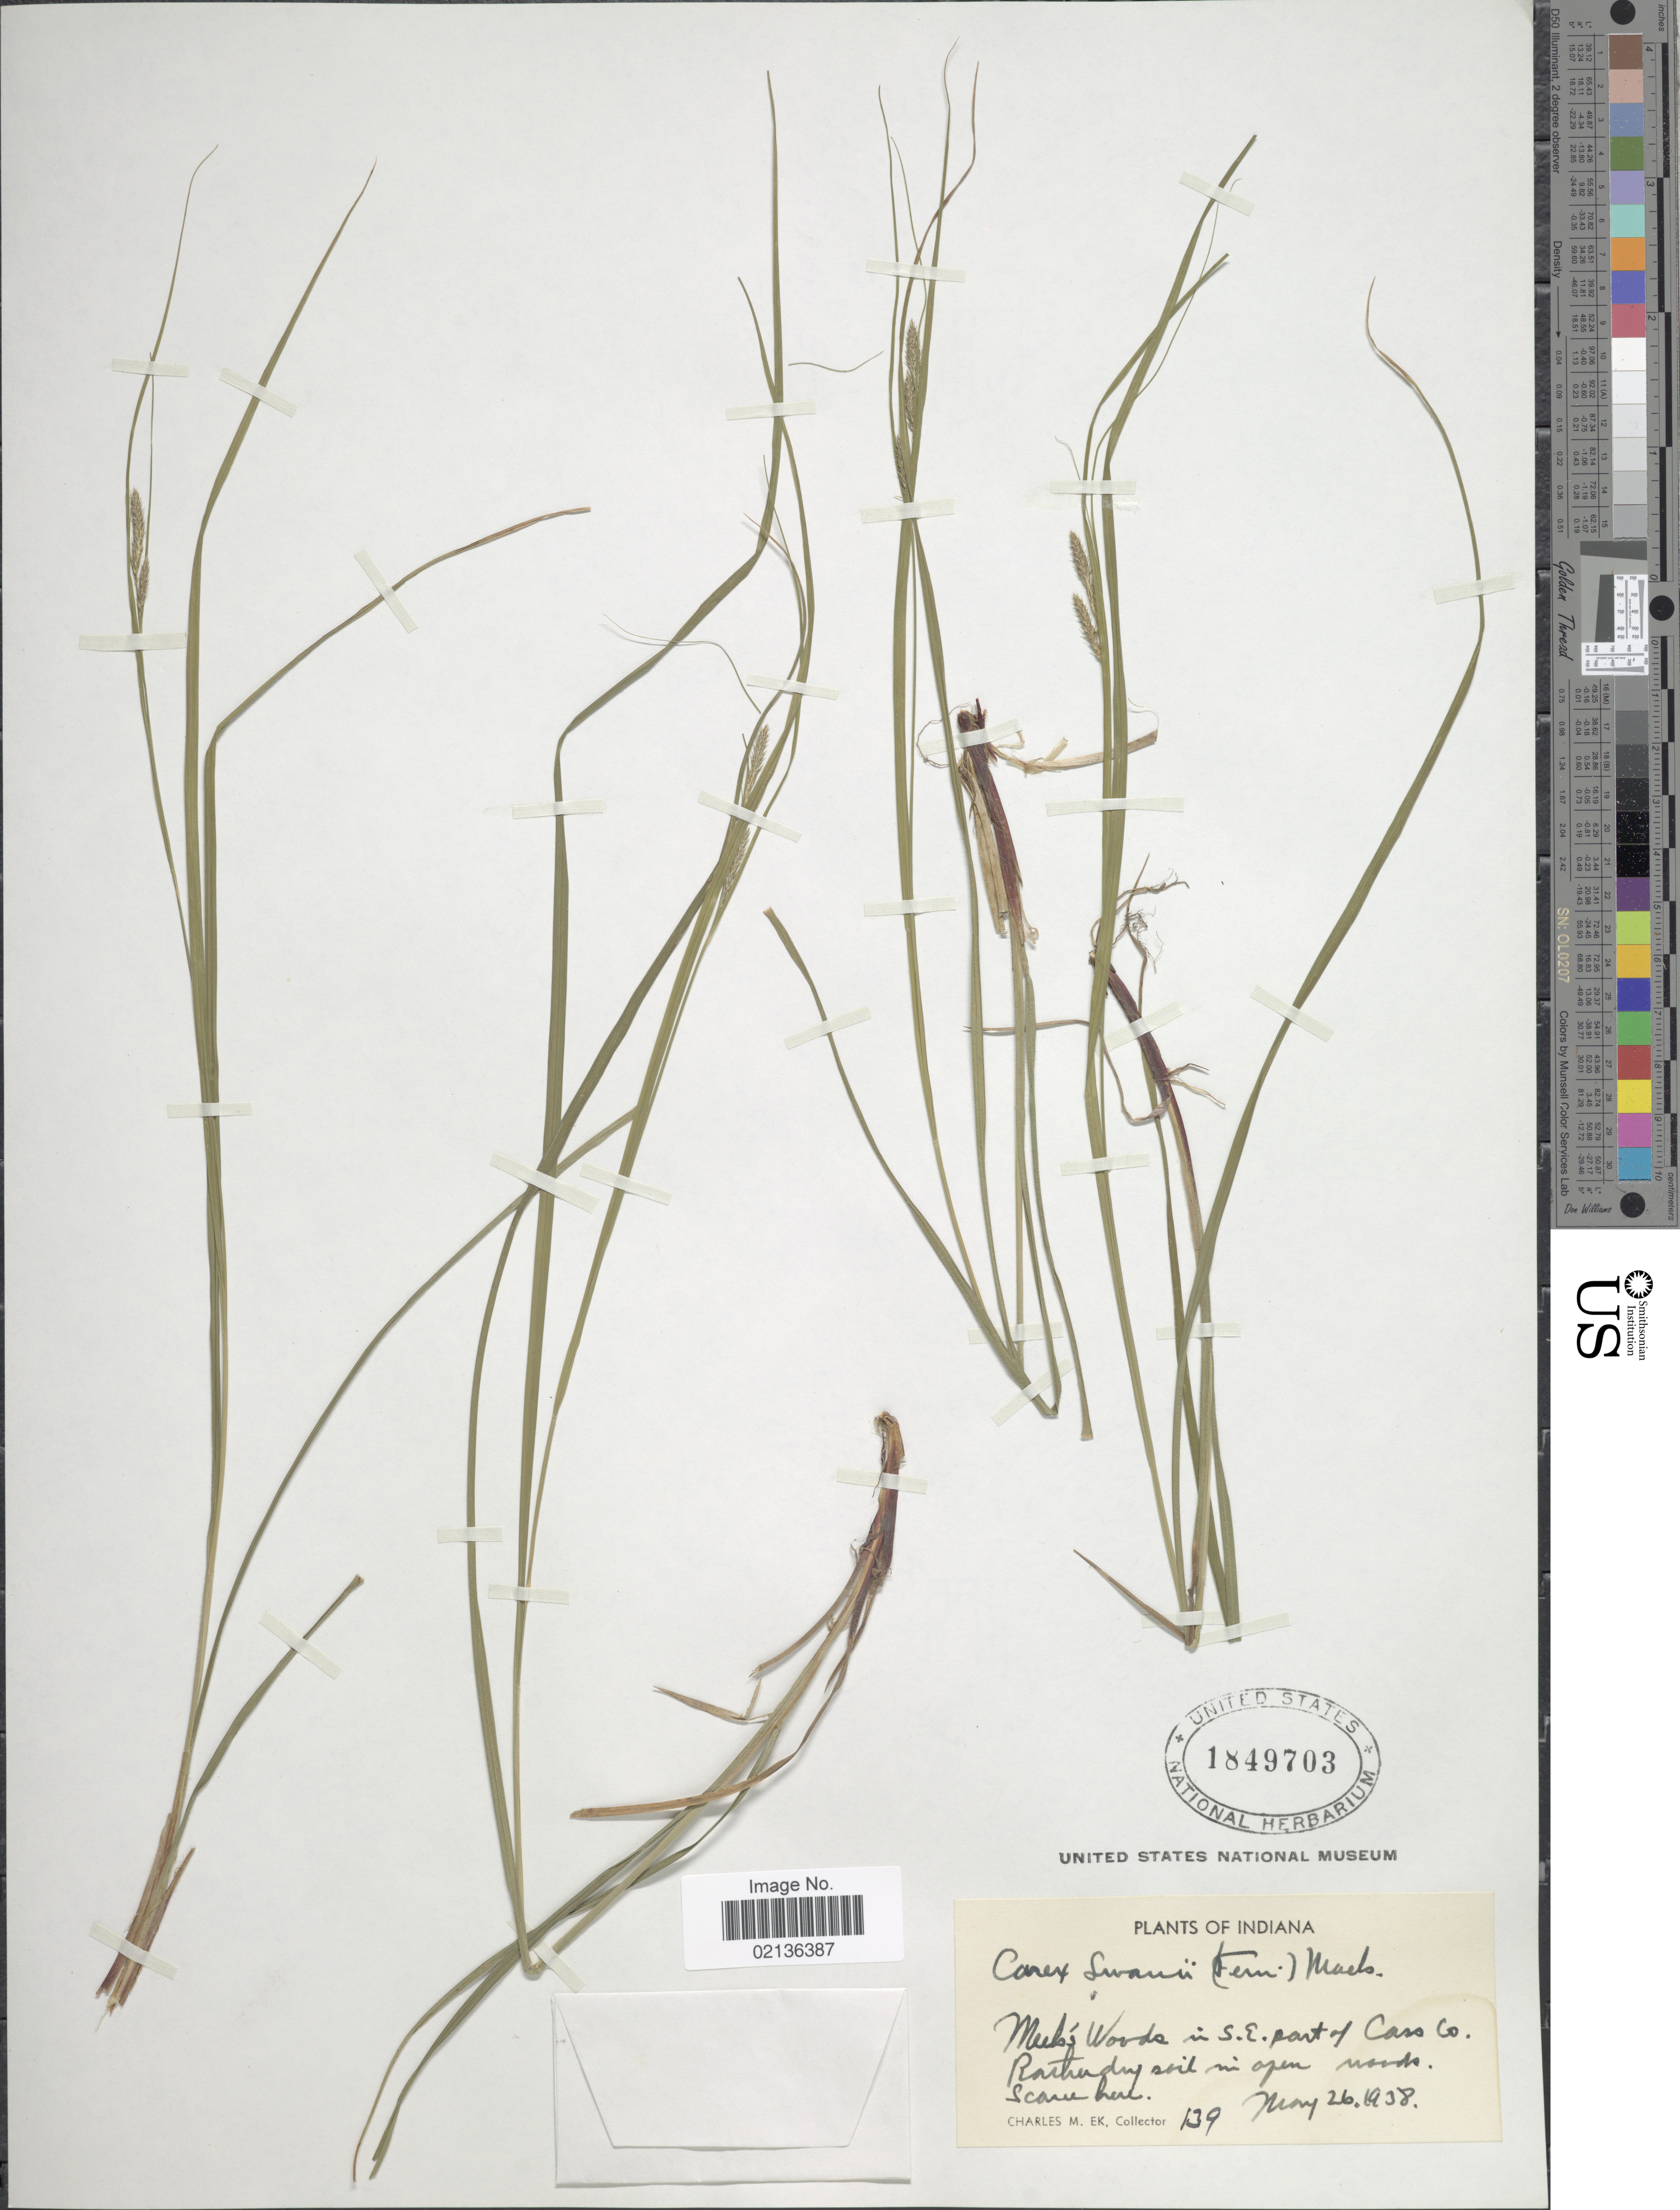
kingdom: Plantae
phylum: Tracheophyta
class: Liliopsida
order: Poales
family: Cyperaceae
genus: Carex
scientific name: Carex swanii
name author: (Fernald) Mack.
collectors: C. Ek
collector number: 139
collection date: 1938-05-26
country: United States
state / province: Indiana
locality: Meek's Woods, in S.E. part of Cass Co.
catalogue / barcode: US 1849703